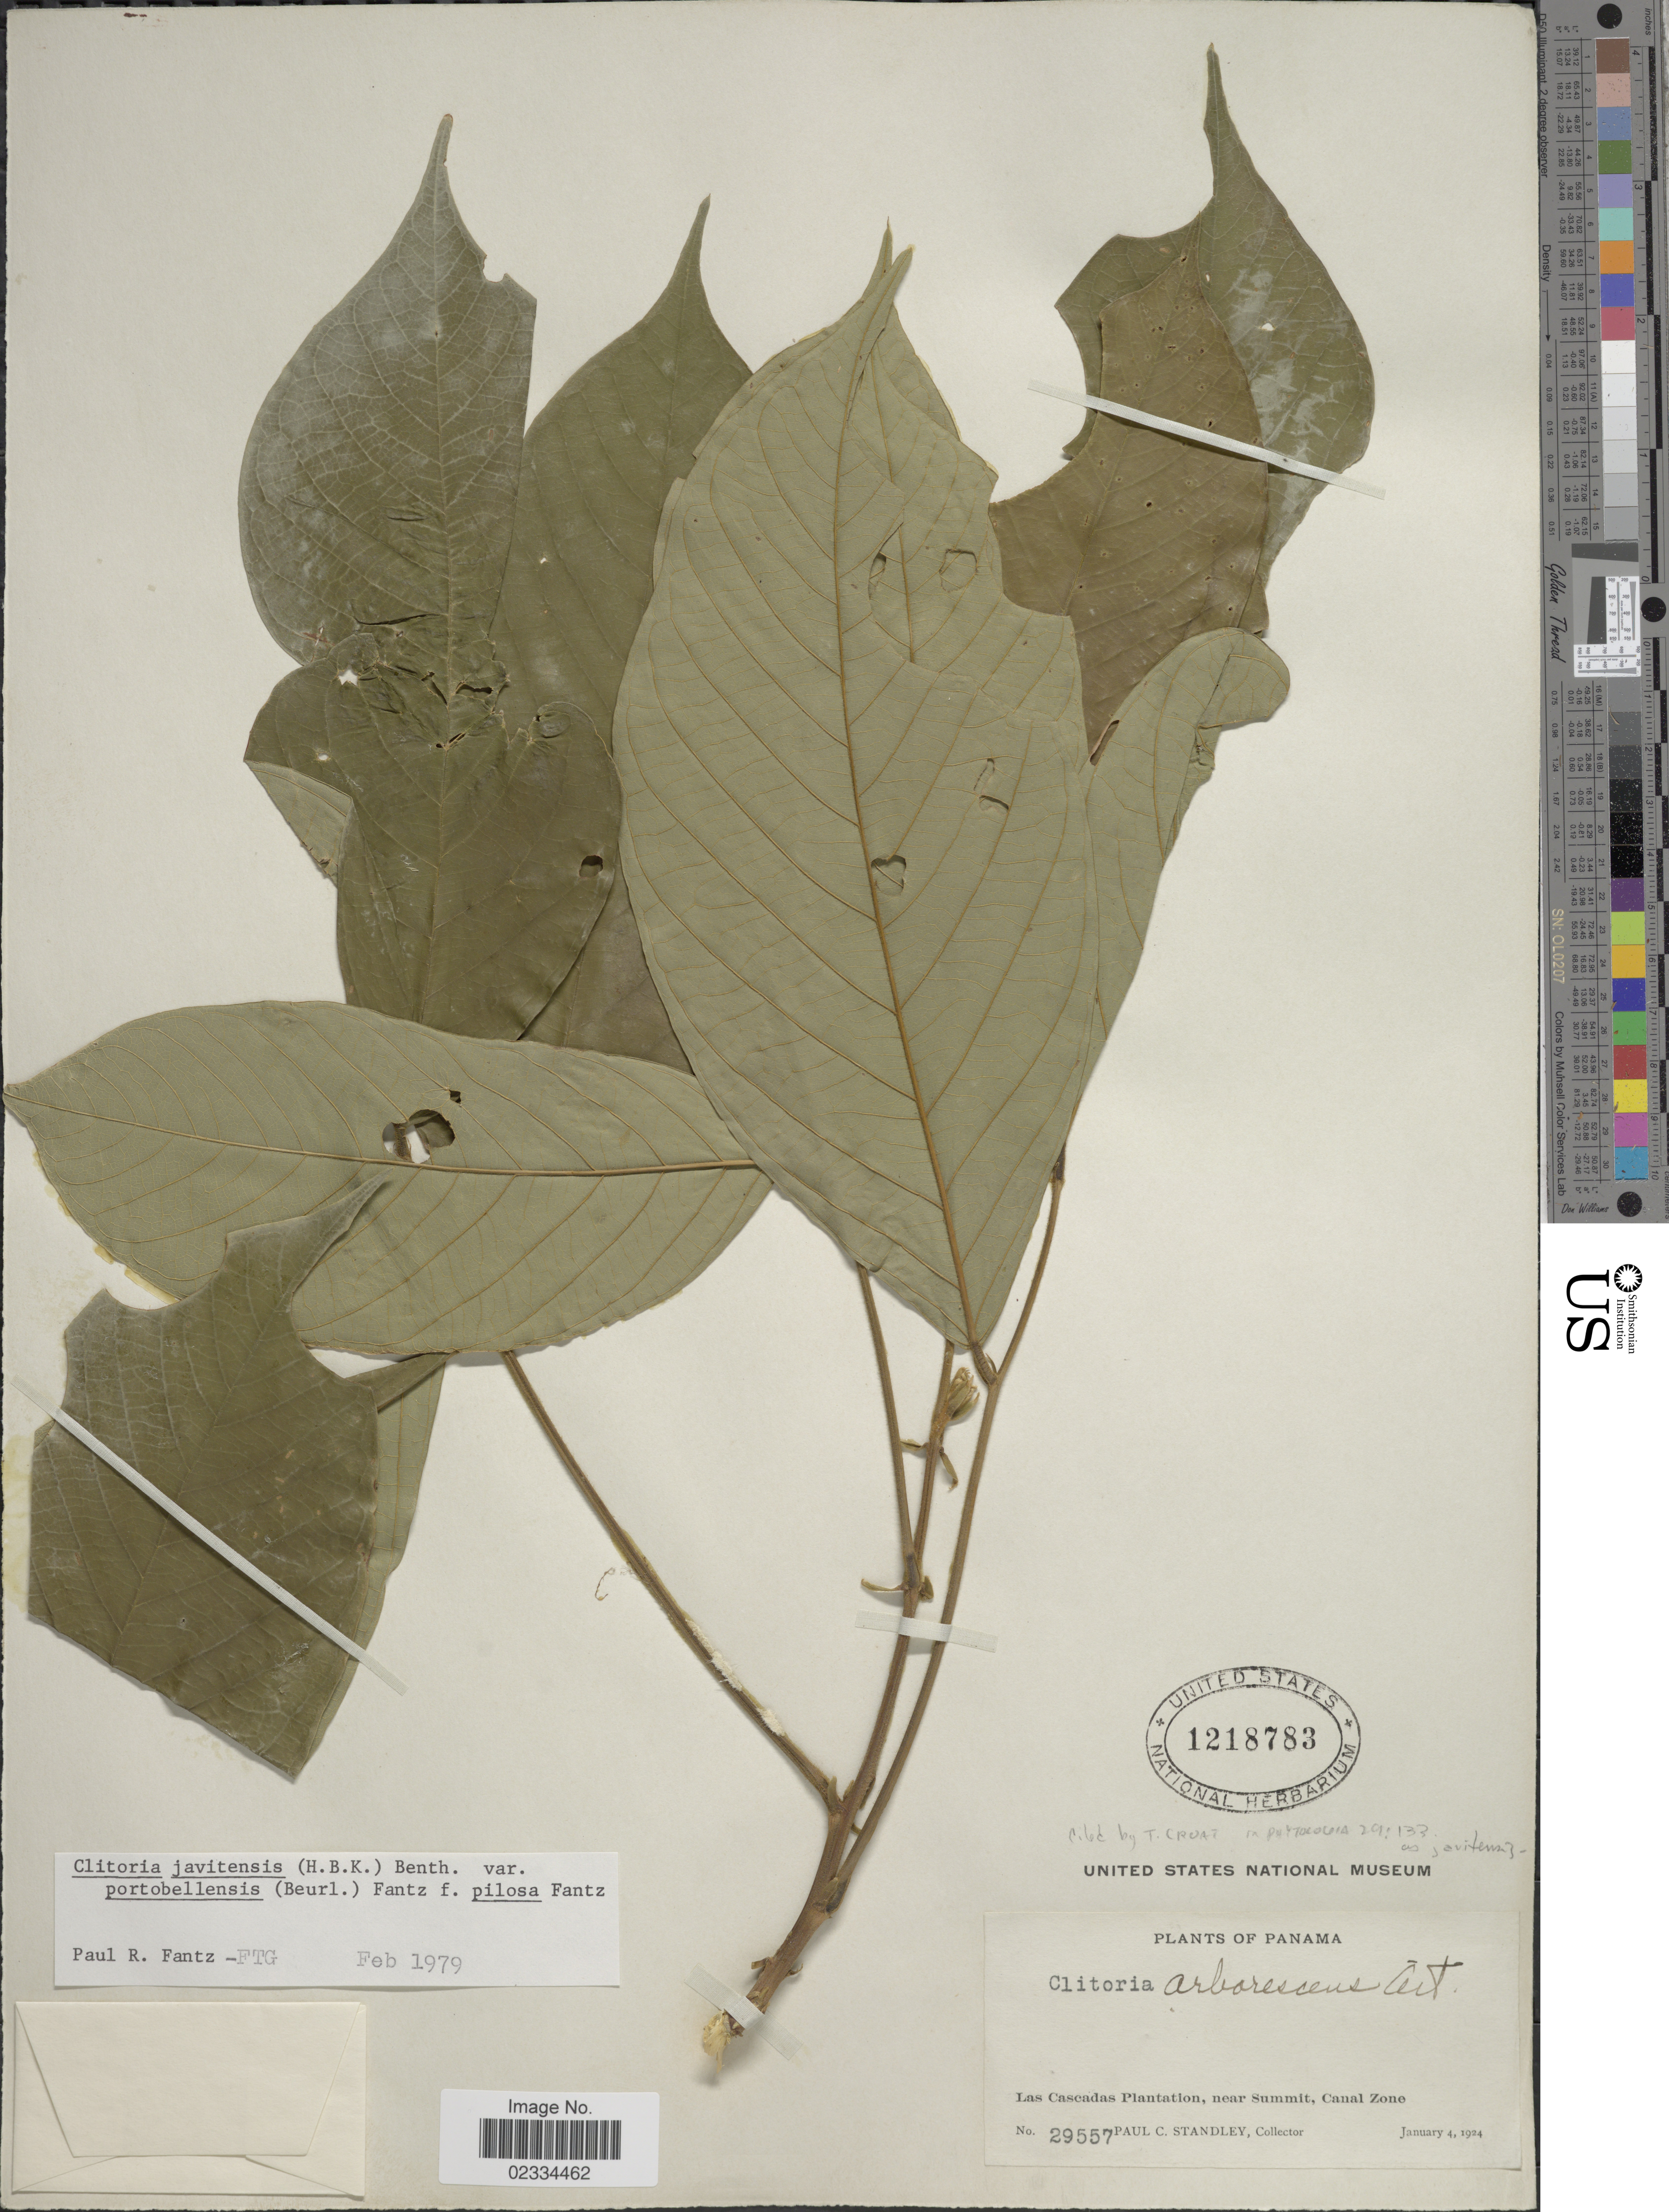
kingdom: Plantae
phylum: Tracheophyta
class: Magnoliopsida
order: Fabales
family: Fabaceae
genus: Clitoria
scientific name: Clitoria javitensis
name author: (Kunth) Benth.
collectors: P. C. Standley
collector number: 29557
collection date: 1924-01-04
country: Panama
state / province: Colón / Panamá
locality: Las Cascadas Plantation, near Summit, Canal Zone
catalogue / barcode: US 1218783